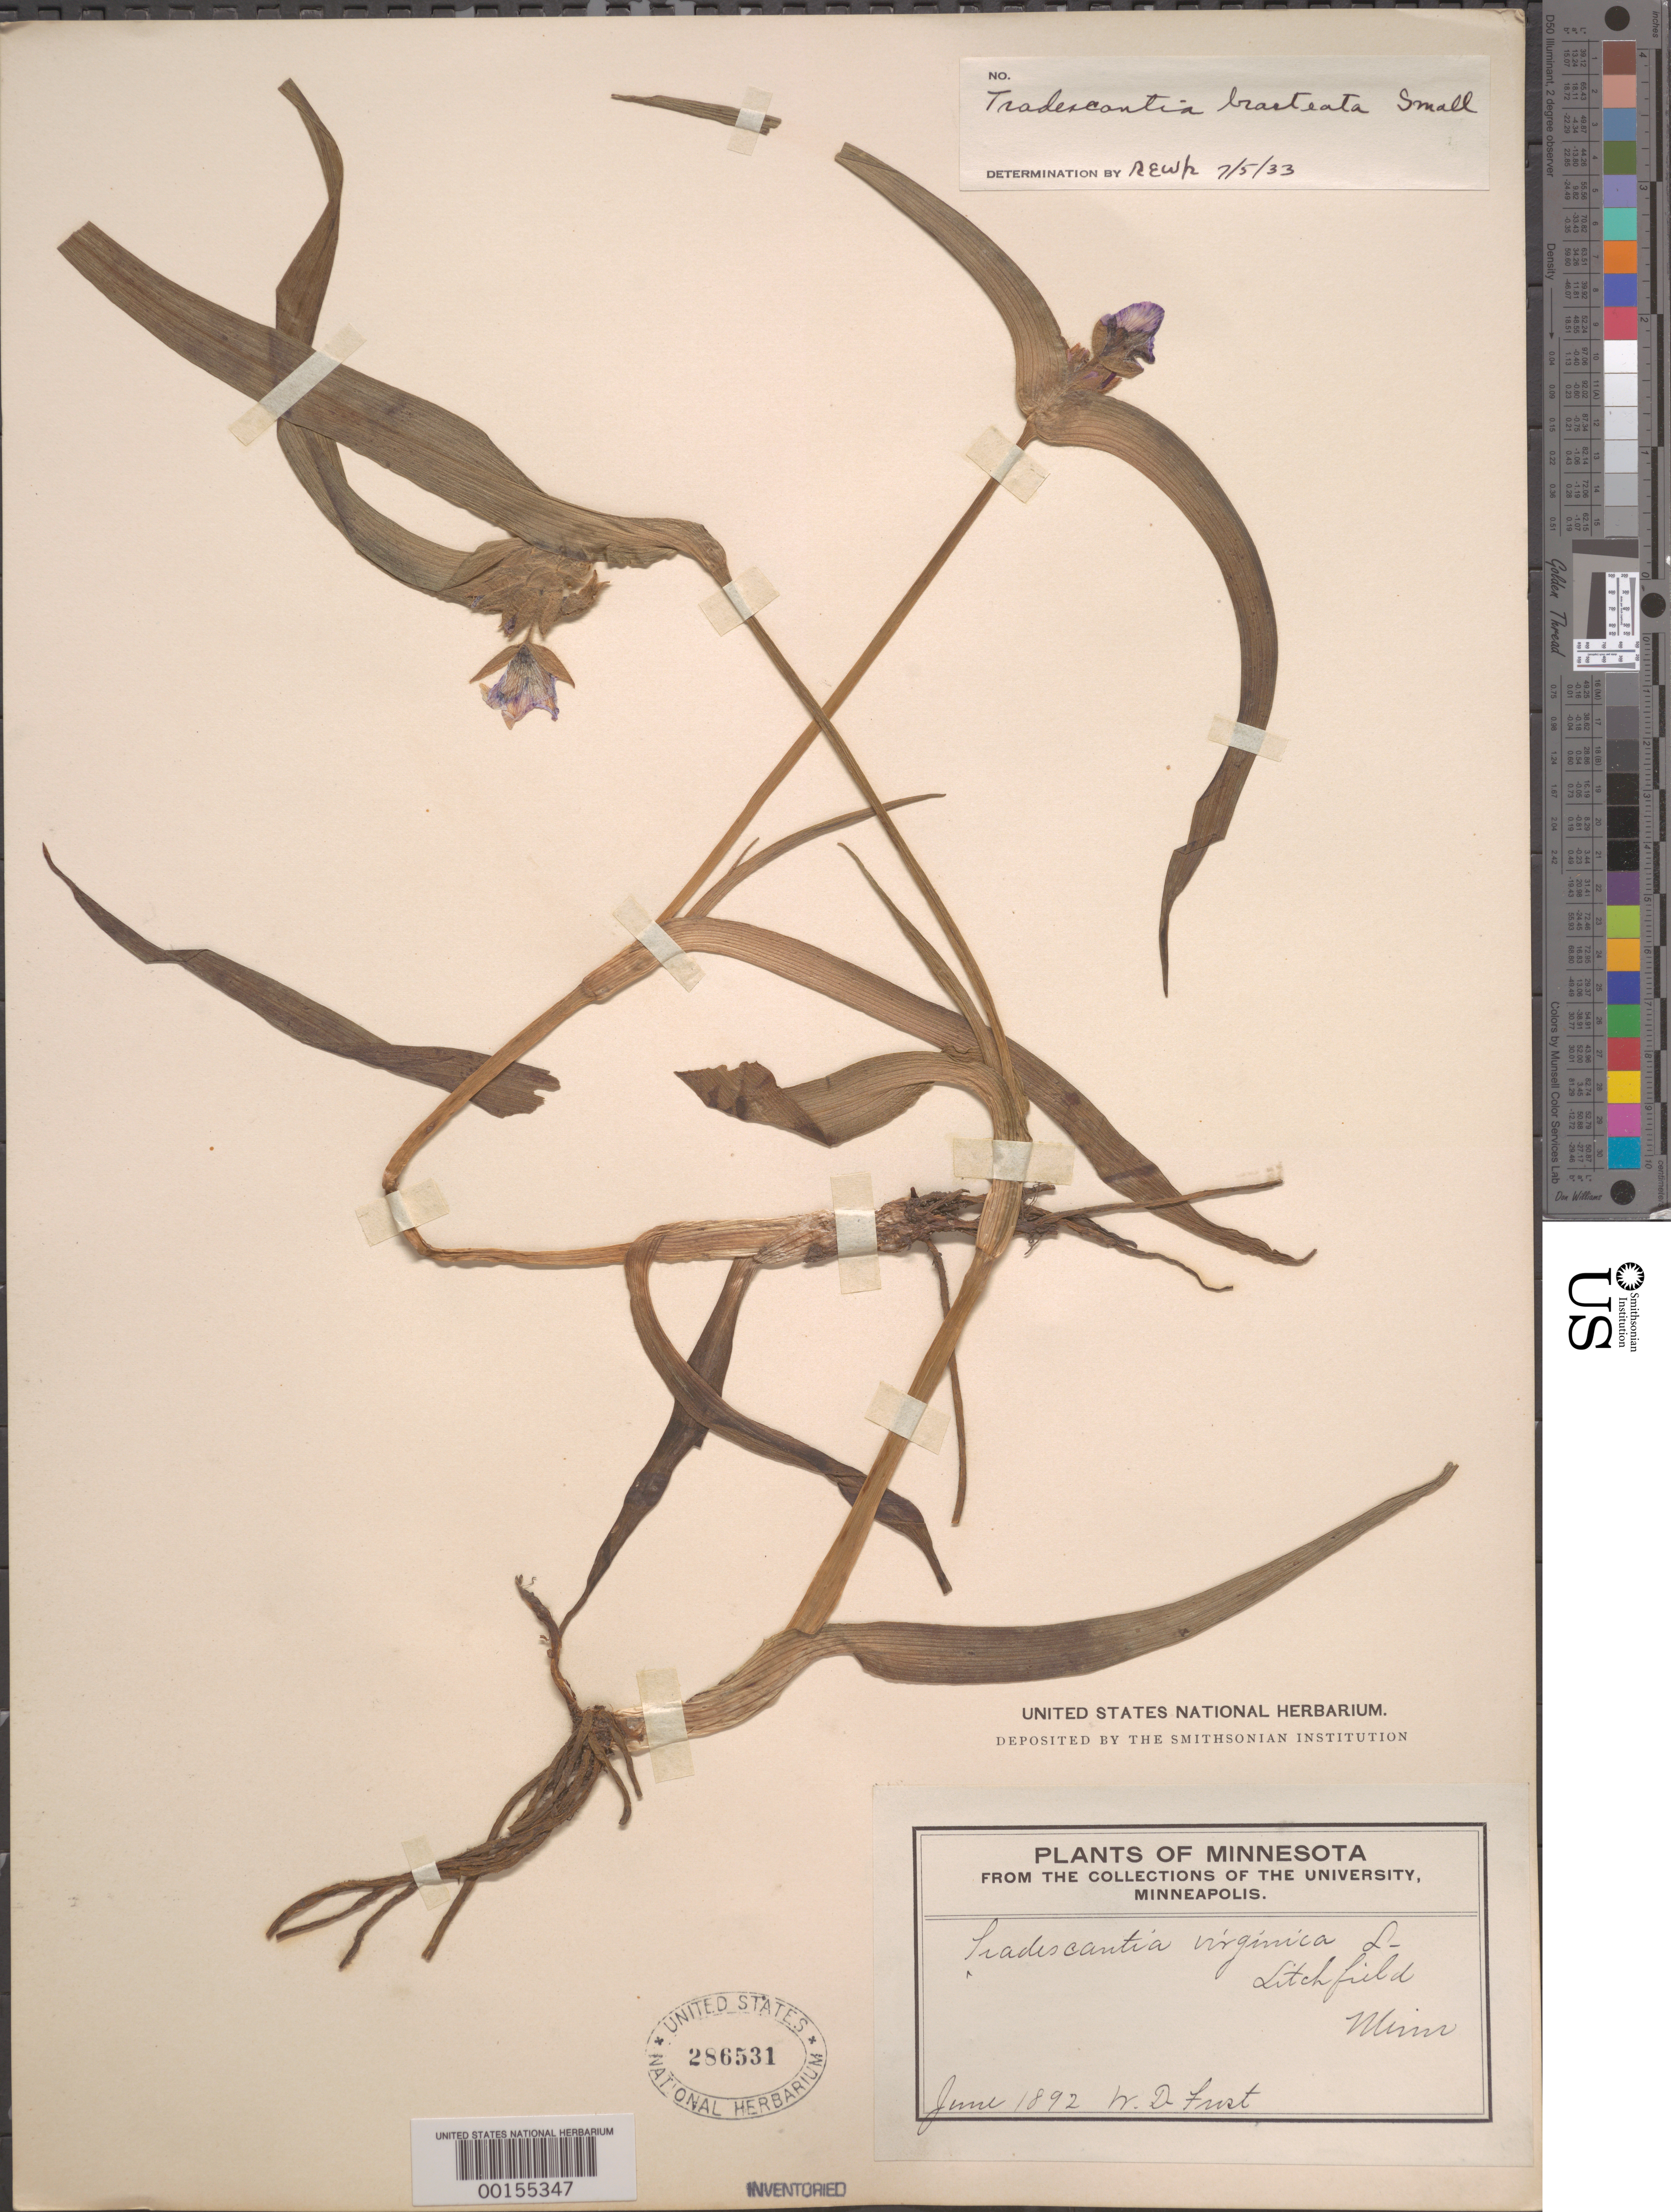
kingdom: Plantae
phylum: Tracheophyta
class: Liliopsida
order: Commelinales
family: Commelinaceae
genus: Tradescantia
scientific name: Tradescantia bracteata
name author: Small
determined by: REW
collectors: W. Frost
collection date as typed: Jun 1892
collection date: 1892-06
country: United States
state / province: Minnesota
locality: Litchfield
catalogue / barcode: US 286531